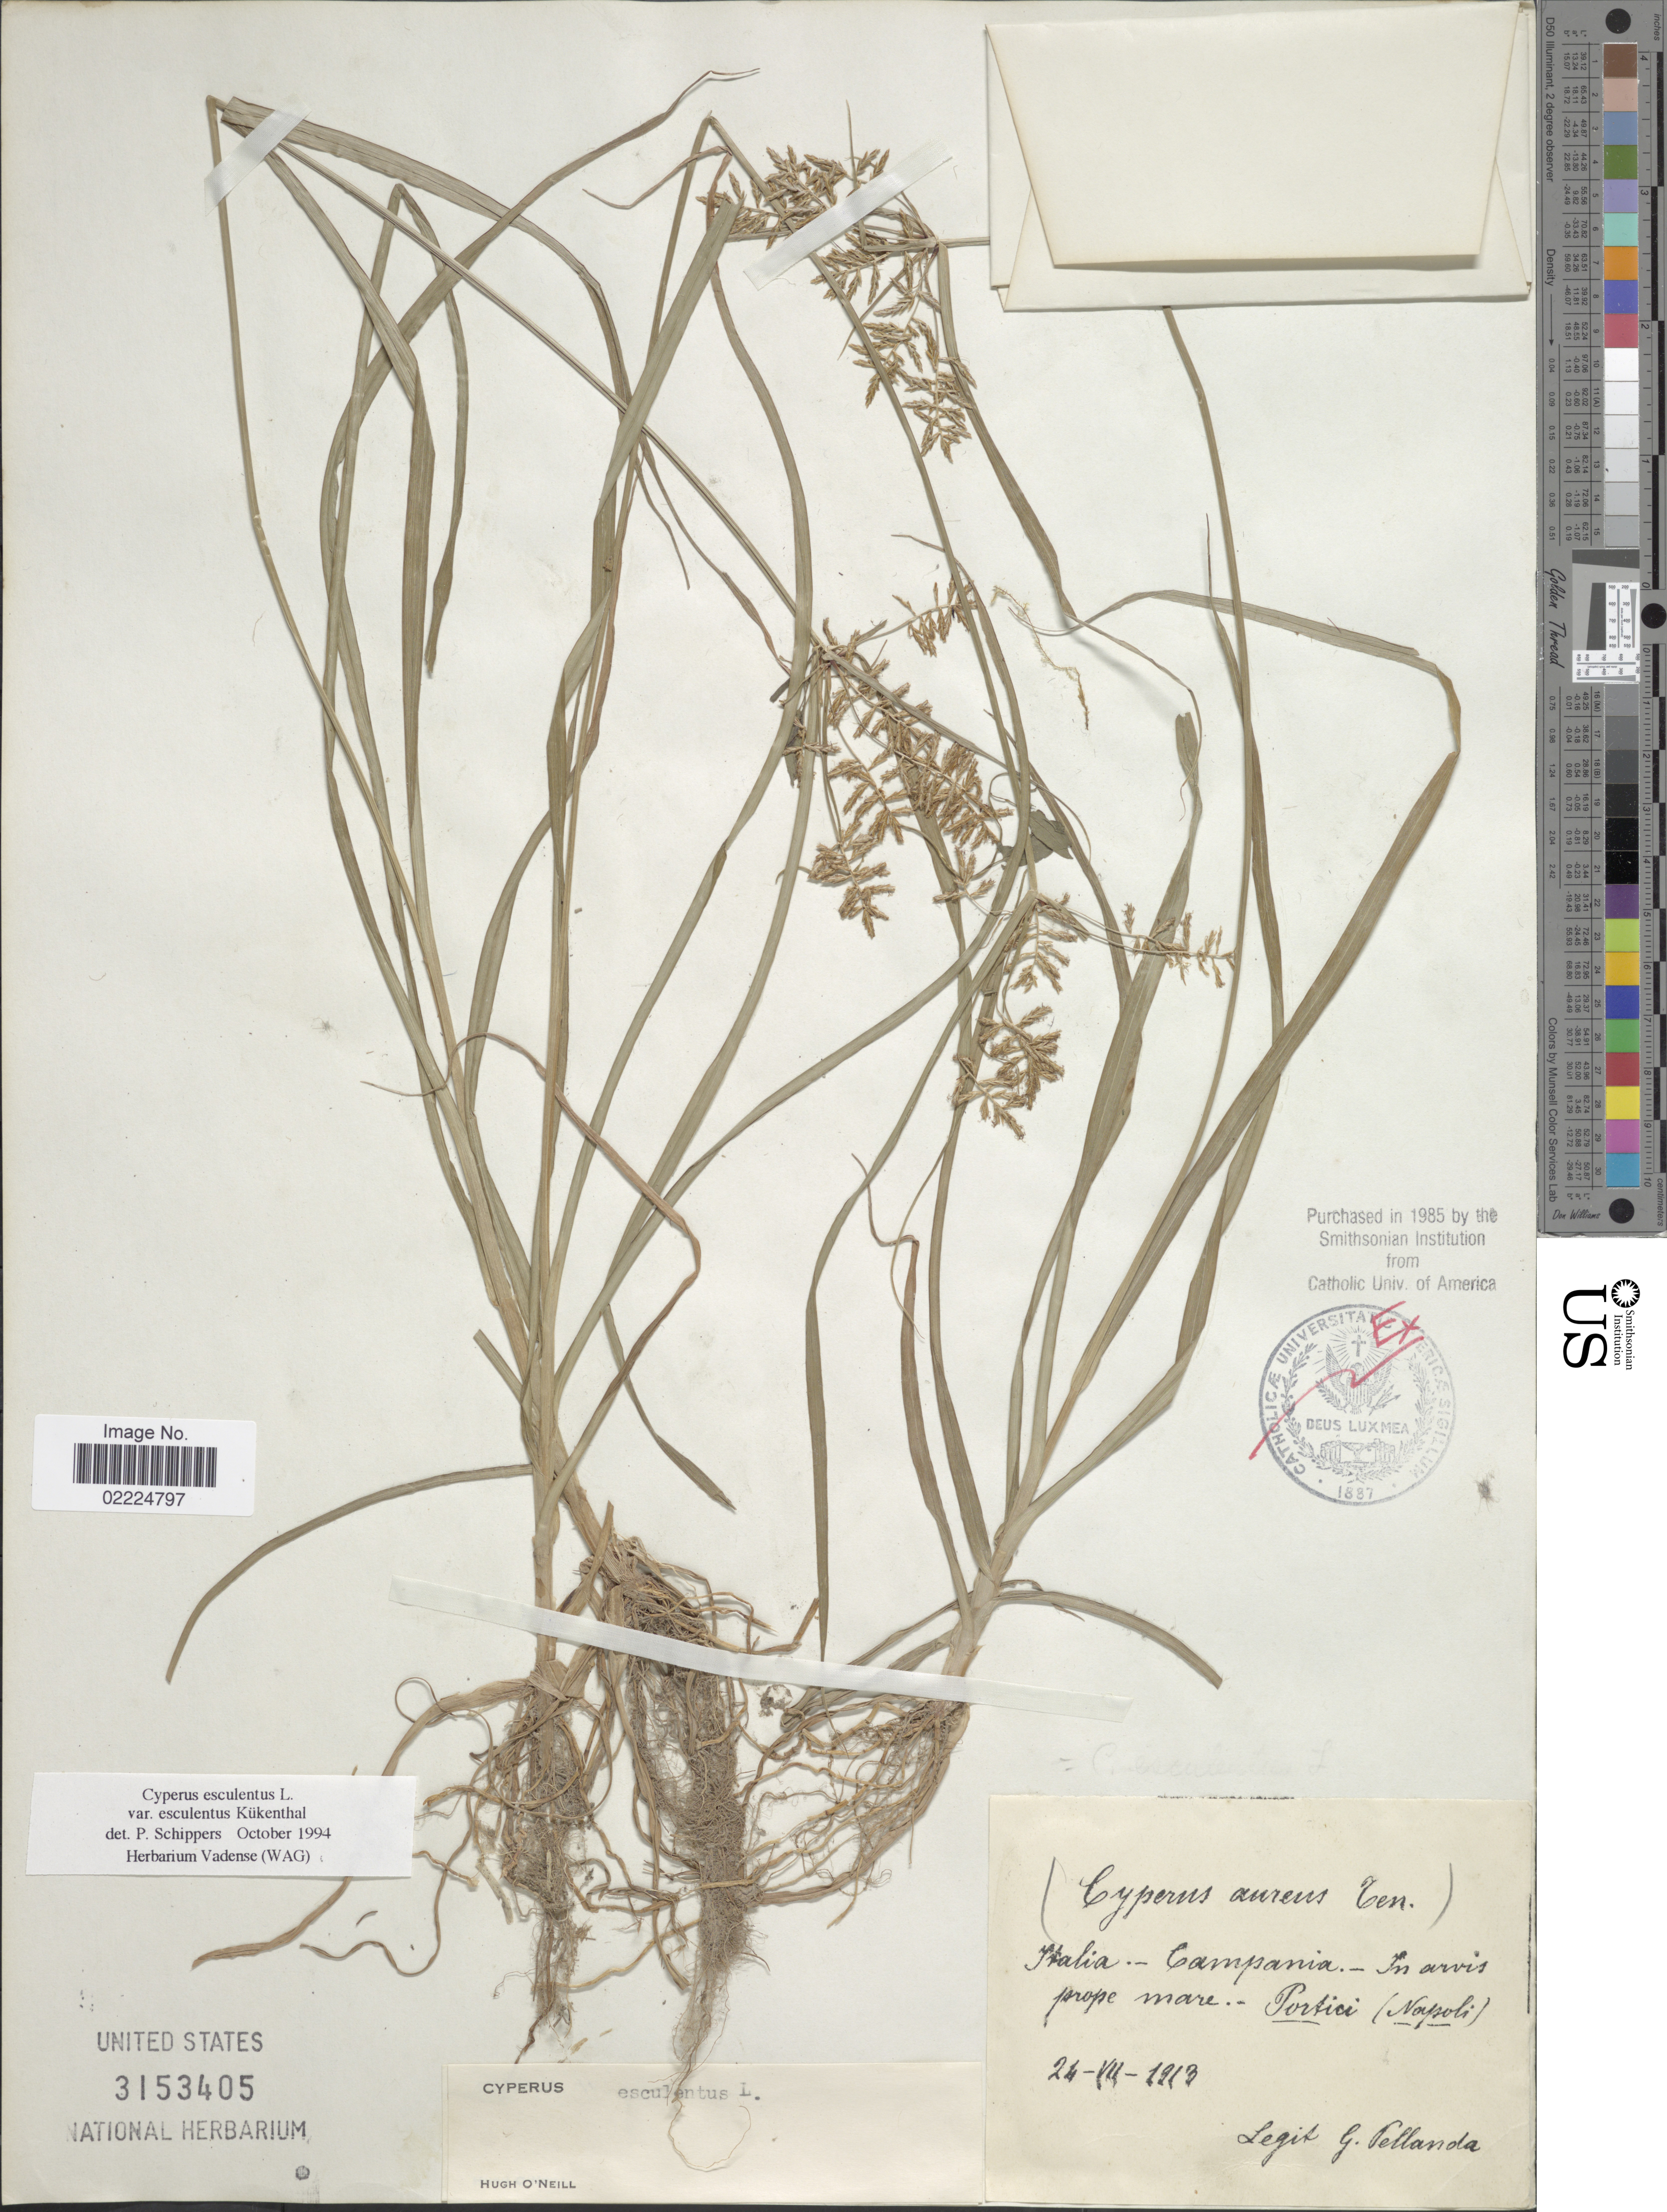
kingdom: Plantae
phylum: Tracheophyta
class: Liliopsida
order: Poales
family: Cyperaceae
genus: Cyperus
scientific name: Cyperus esculentus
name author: L.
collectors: G. Pellanda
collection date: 1913-07-24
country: Italy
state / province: Campania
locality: Italia: Campania. - In arvis prope mare. - Portici (Napoli).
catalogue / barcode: US 3153405